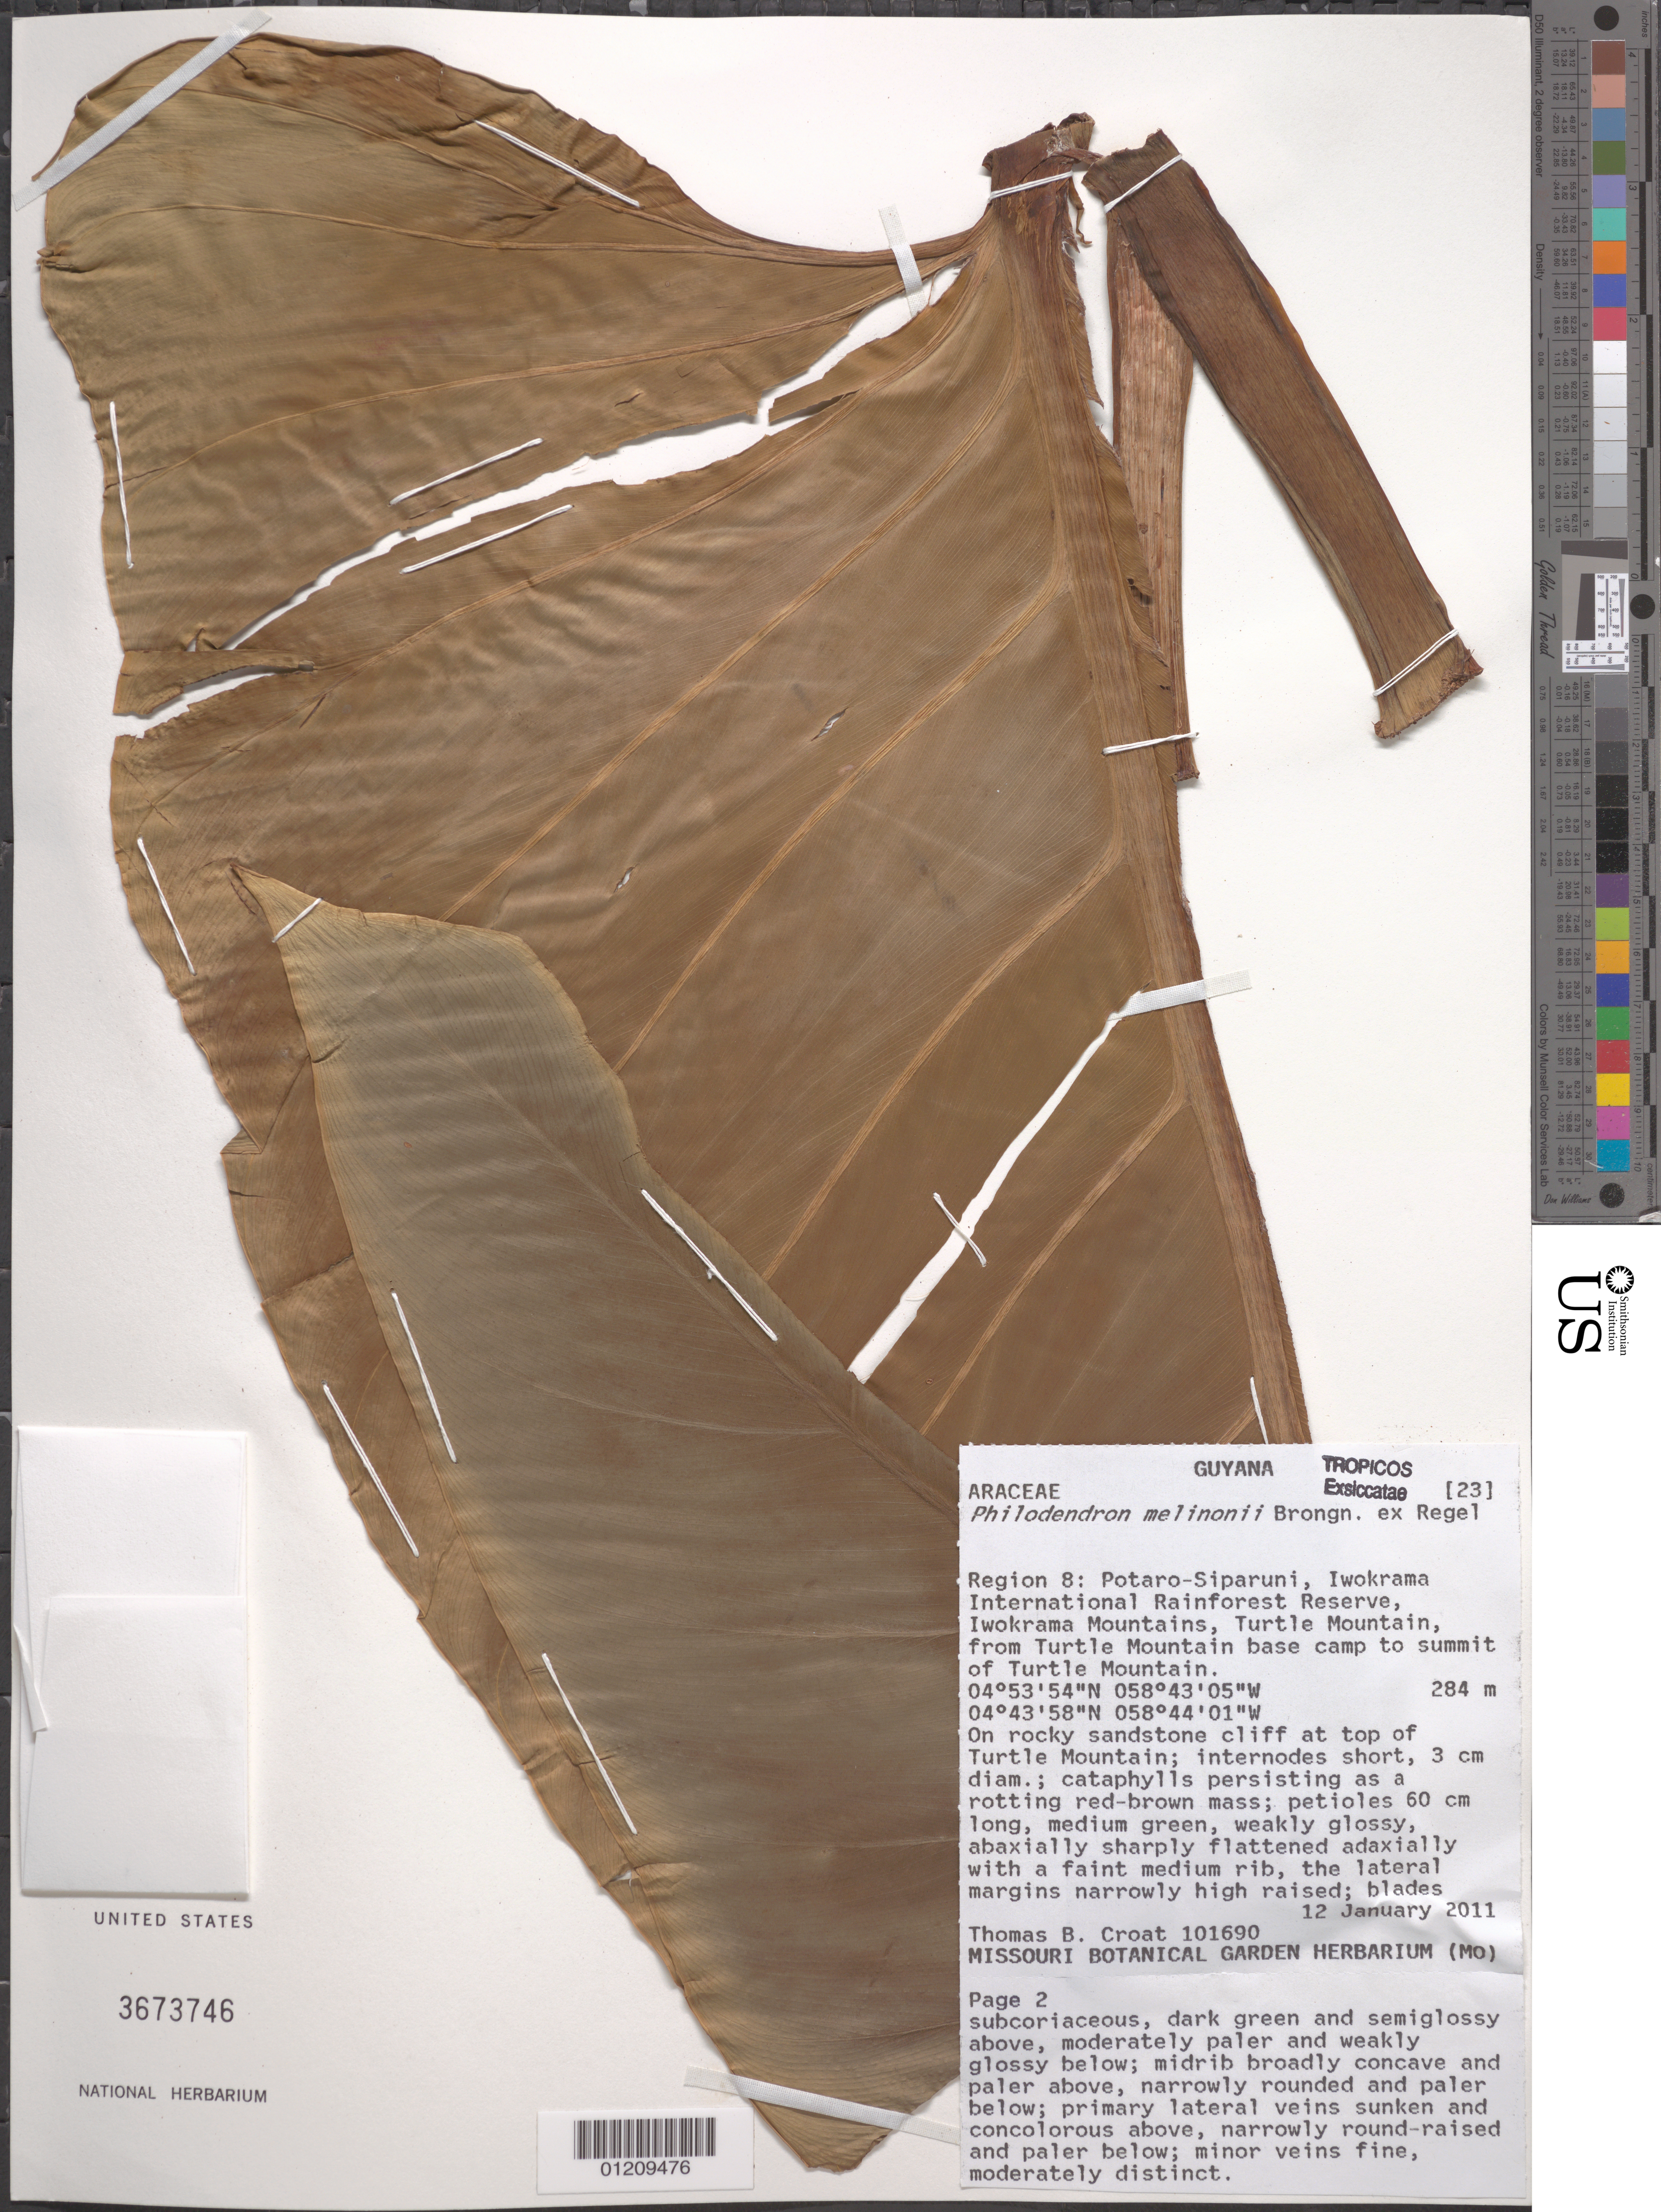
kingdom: Plantae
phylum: Tracheophyta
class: Liliopsida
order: Alismatales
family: Araceae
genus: Philodendron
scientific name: Philodendron melinonii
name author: Brongn. ex Regel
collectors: T. B. Croat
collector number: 101690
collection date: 2011-01-12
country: Guyana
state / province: Potaro-Siparuni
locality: Iwokrama International Rainforest Reserve, Iwokrama Mountains, Turtle Mountain, from Turtle Mountain base camp to summit of Turtle Mountain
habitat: On rocky sandstone cliff at top of Turtle Mountain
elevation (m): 284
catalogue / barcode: US 3673746